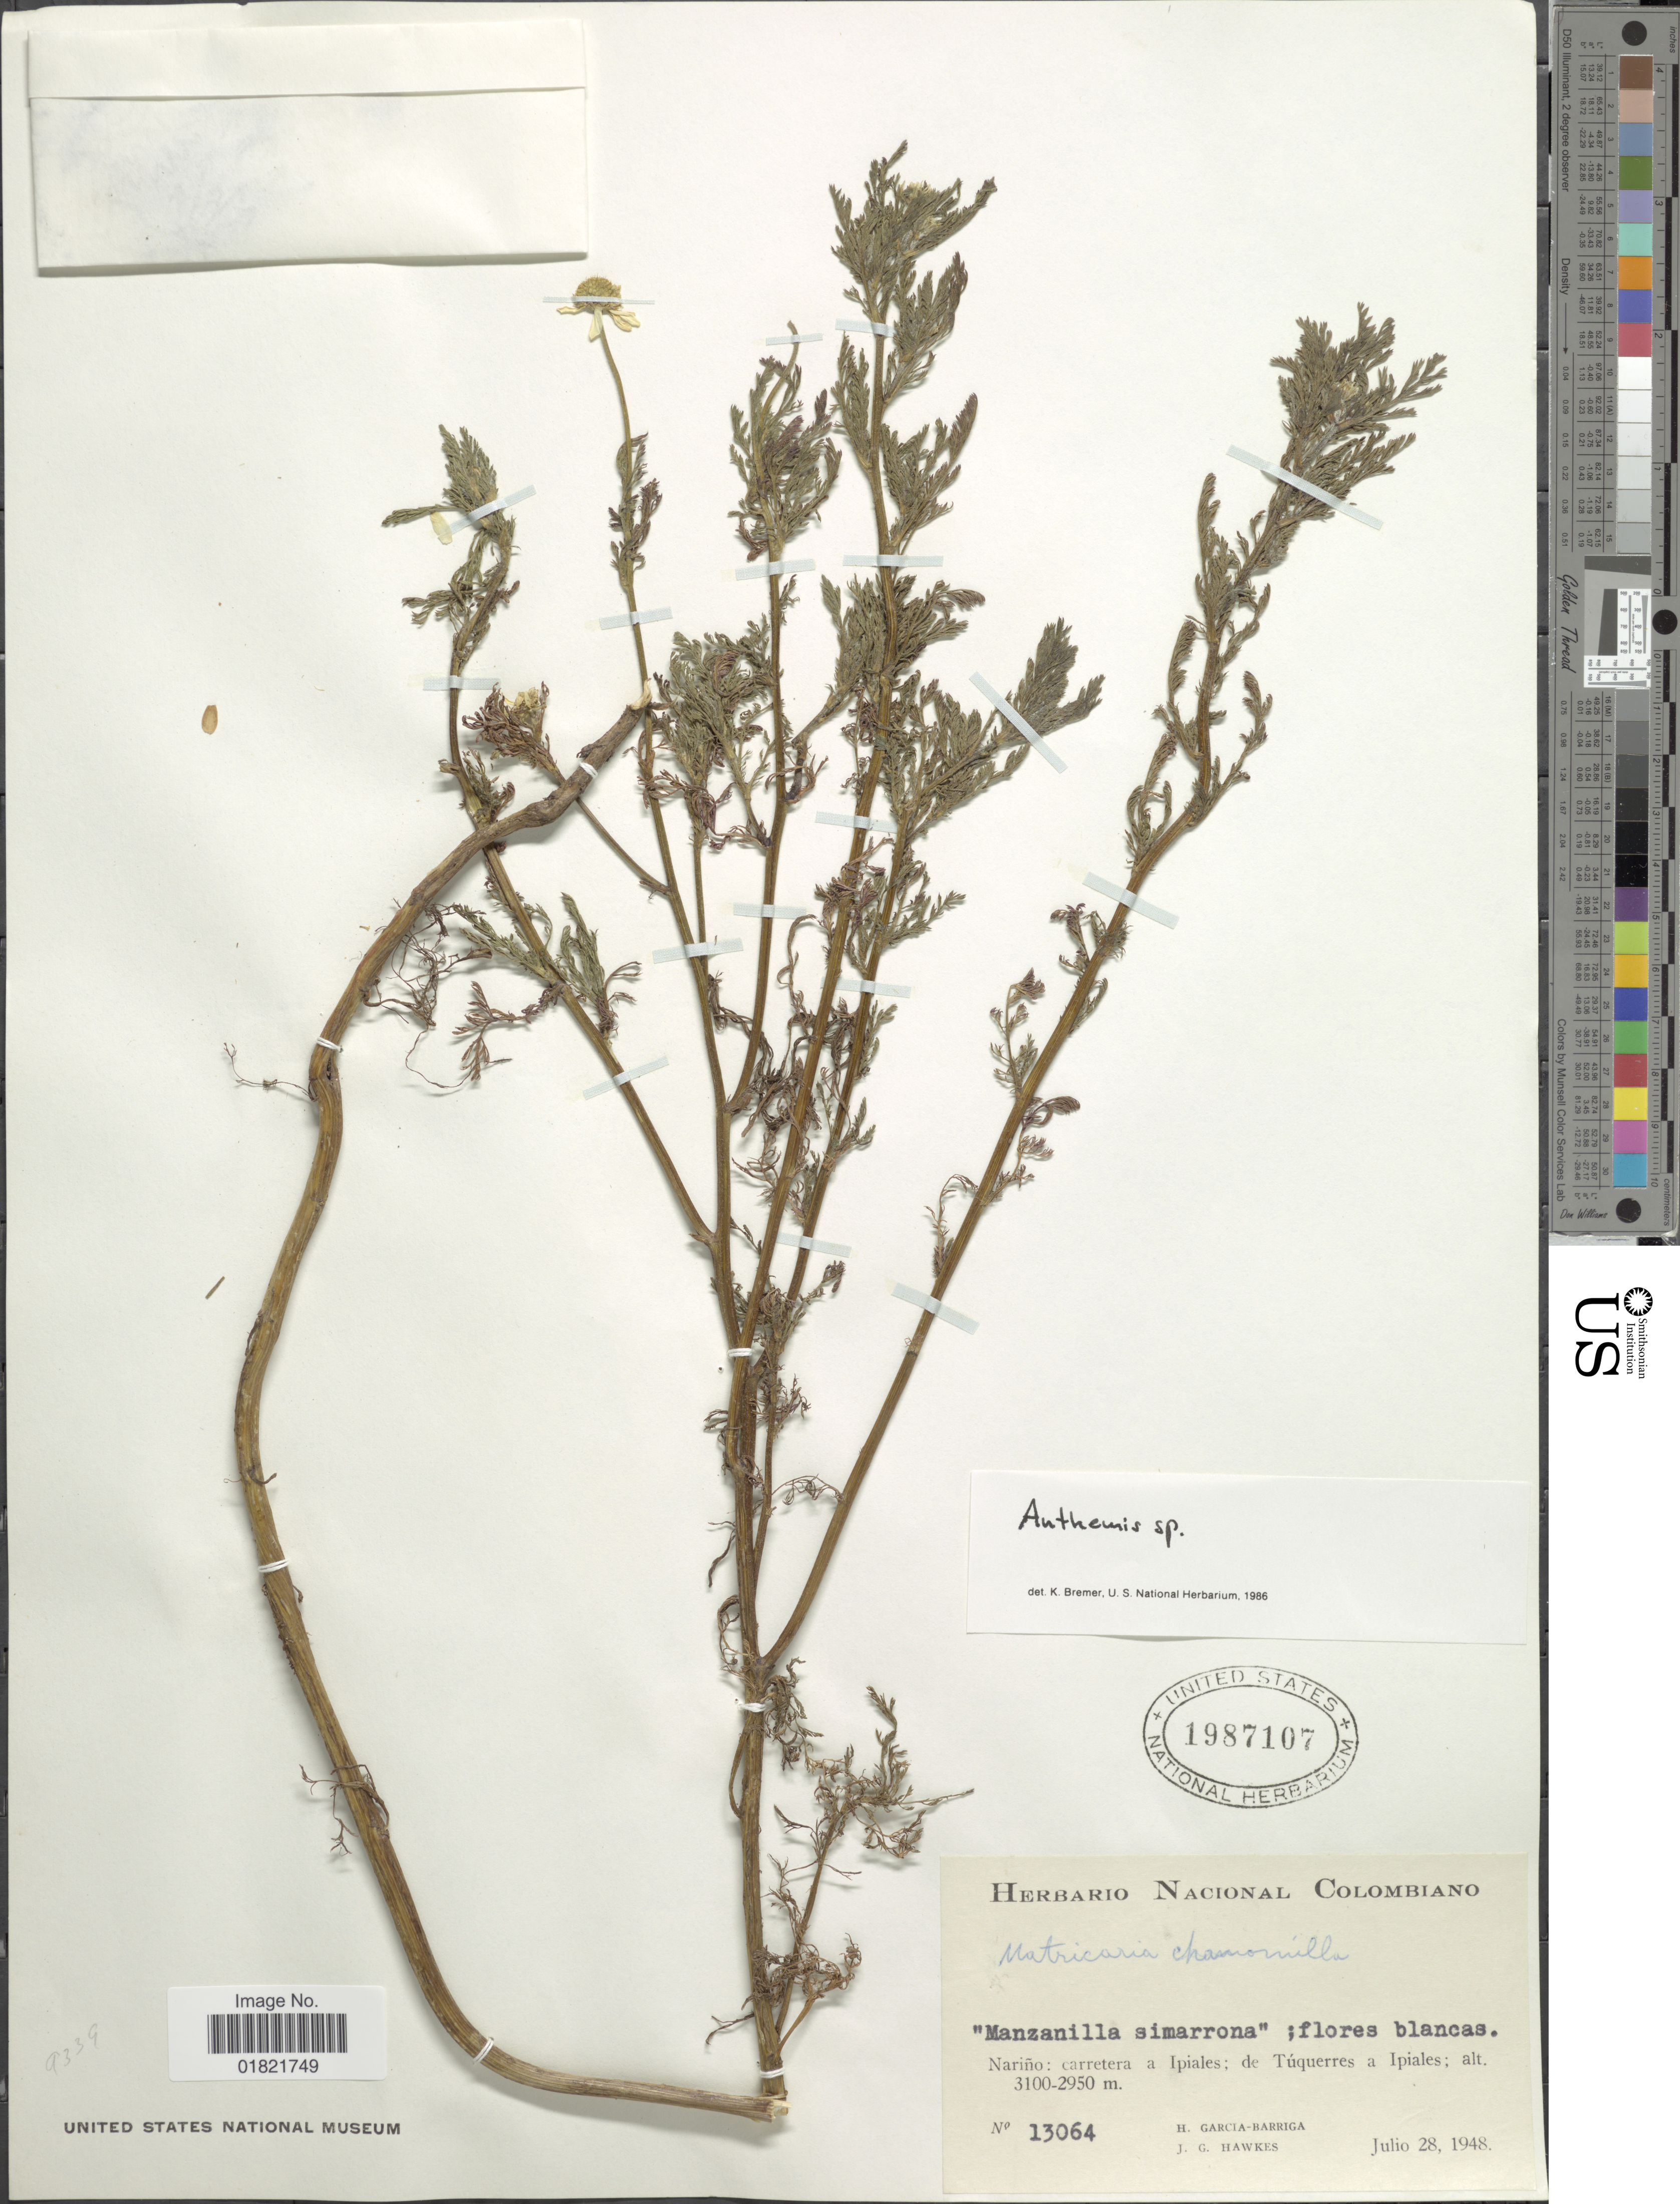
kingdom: Plantae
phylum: Tracheophyta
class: Magnoliopsida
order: Asterales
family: Asteraceae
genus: Anthemis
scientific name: Anthemis sp.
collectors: H. García Barriga & J. Hawkes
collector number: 13064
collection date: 1948-07-28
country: Colombia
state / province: Nariño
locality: Carretera a Ipiales; de Tuquerres a Ipiales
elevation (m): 2950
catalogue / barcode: US 1987107